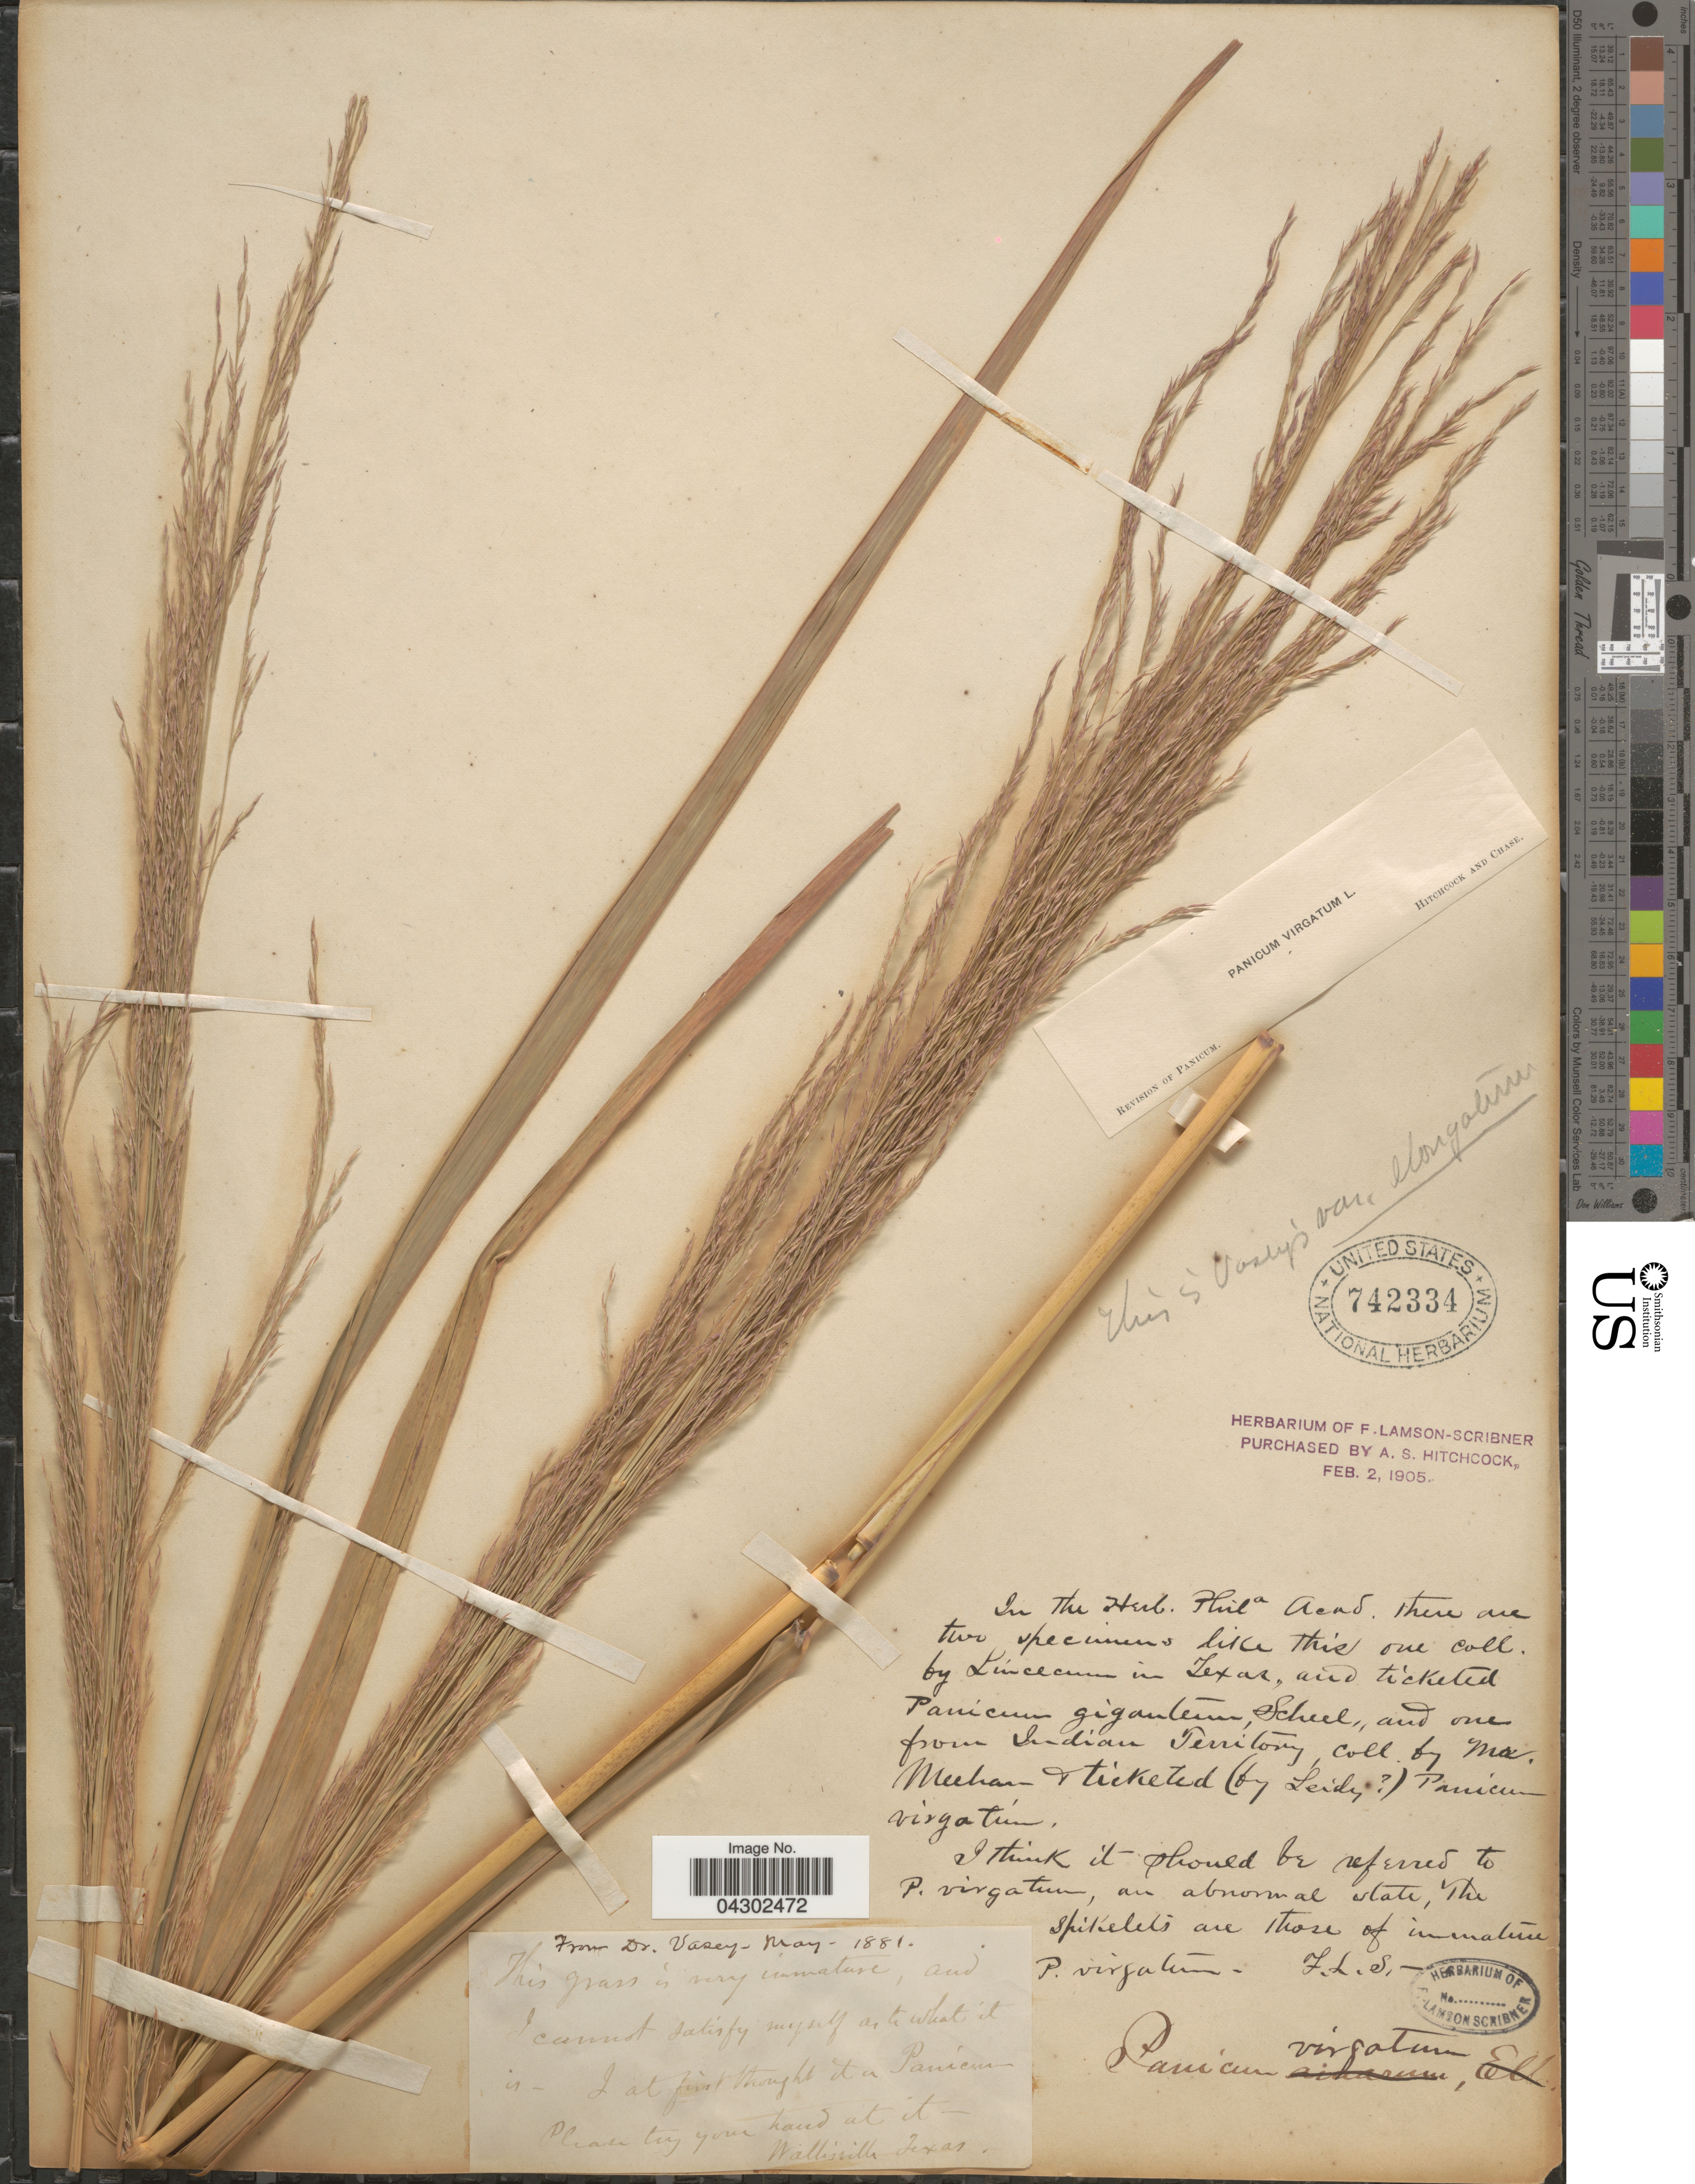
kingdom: Plantae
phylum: Tracheophyta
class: Liliopsida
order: Poales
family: Poaceae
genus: Panicum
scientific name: Panicum virgatum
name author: L.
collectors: F. Lamson-Scribner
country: United States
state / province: Texas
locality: Wallisville.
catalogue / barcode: US 742334